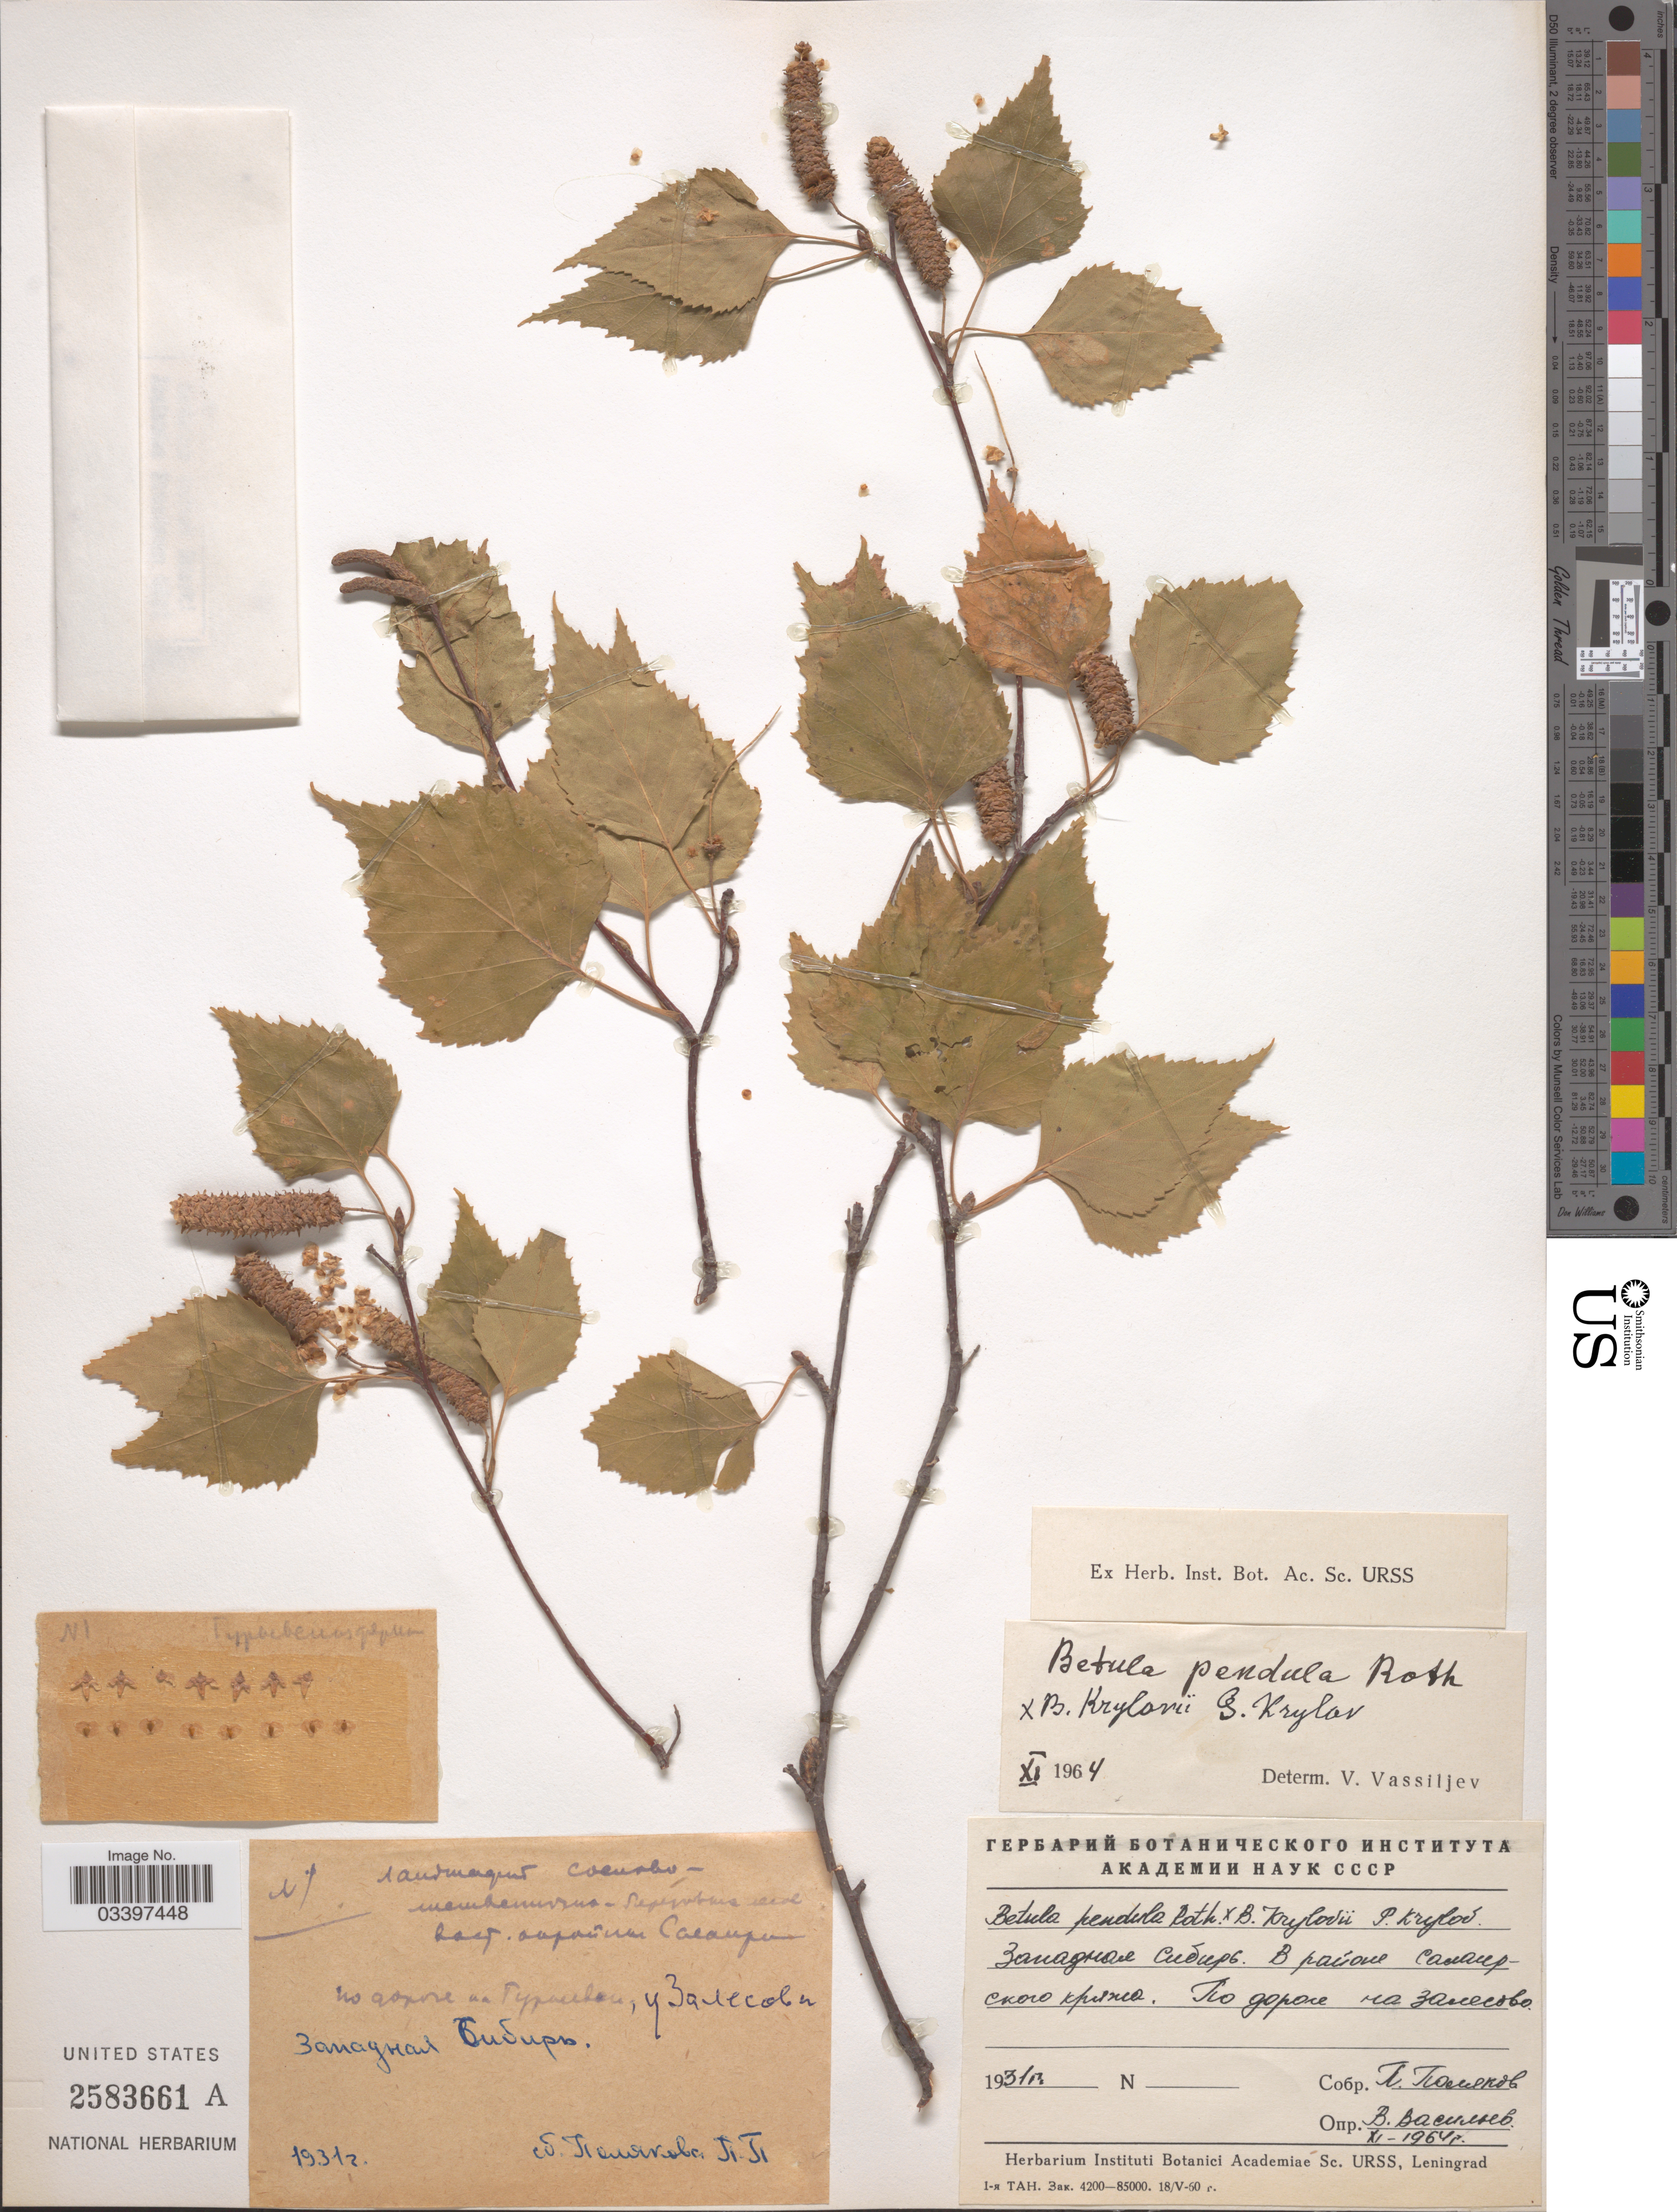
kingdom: Plantae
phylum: Tracheophyta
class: Magnoliopsida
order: Fagales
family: Betulaceae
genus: Betula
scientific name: Betula pendula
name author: Roth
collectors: P. Polyakov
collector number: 1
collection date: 1931-02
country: Russian Federation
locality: Vicinity of Salairskiy Kryazh, on the road to Zalesovo.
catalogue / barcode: US 2583661A